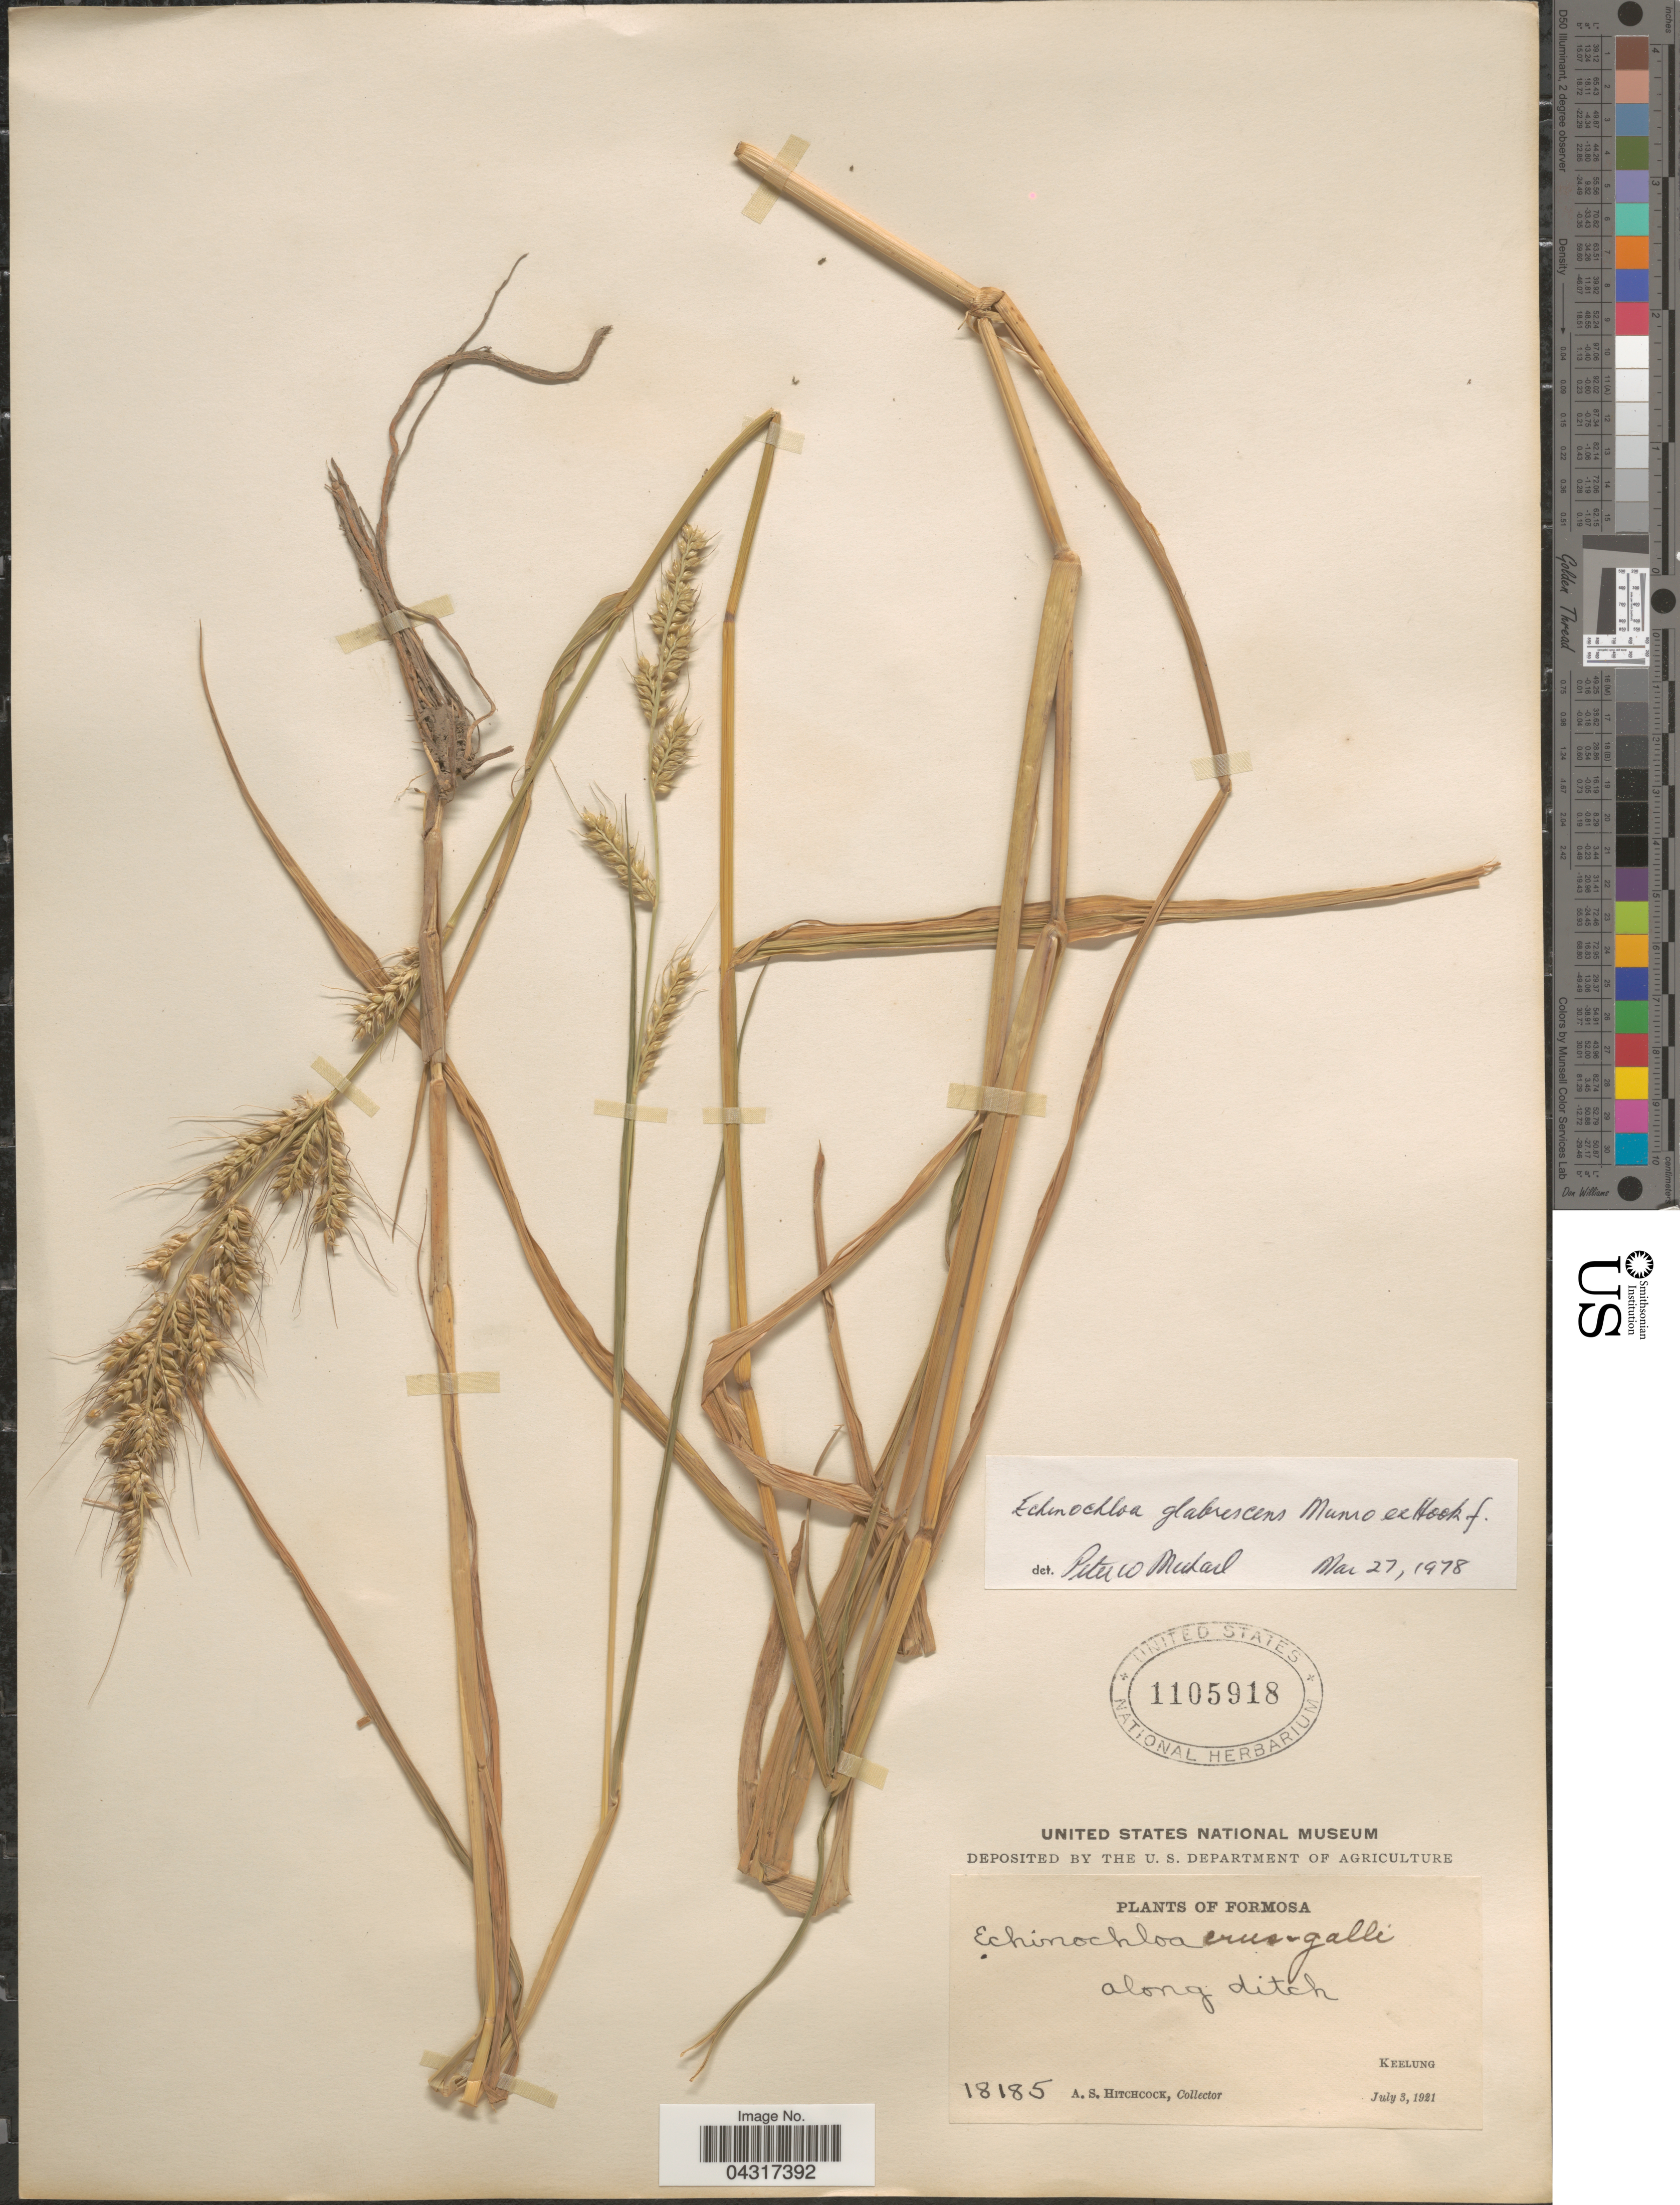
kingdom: Plantae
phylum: Tracheophyta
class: Liliopsida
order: Poales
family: Poaceae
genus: Echinochloa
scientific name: Echinochloa glabrescens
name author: Munro ex Hook. f.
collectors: A. S. Hitchcock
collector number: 18185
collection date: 1921-07-03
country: Taiwan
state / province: Keelung City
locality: Formosa. Along ditch. Keelung.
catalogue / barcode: US 1105918